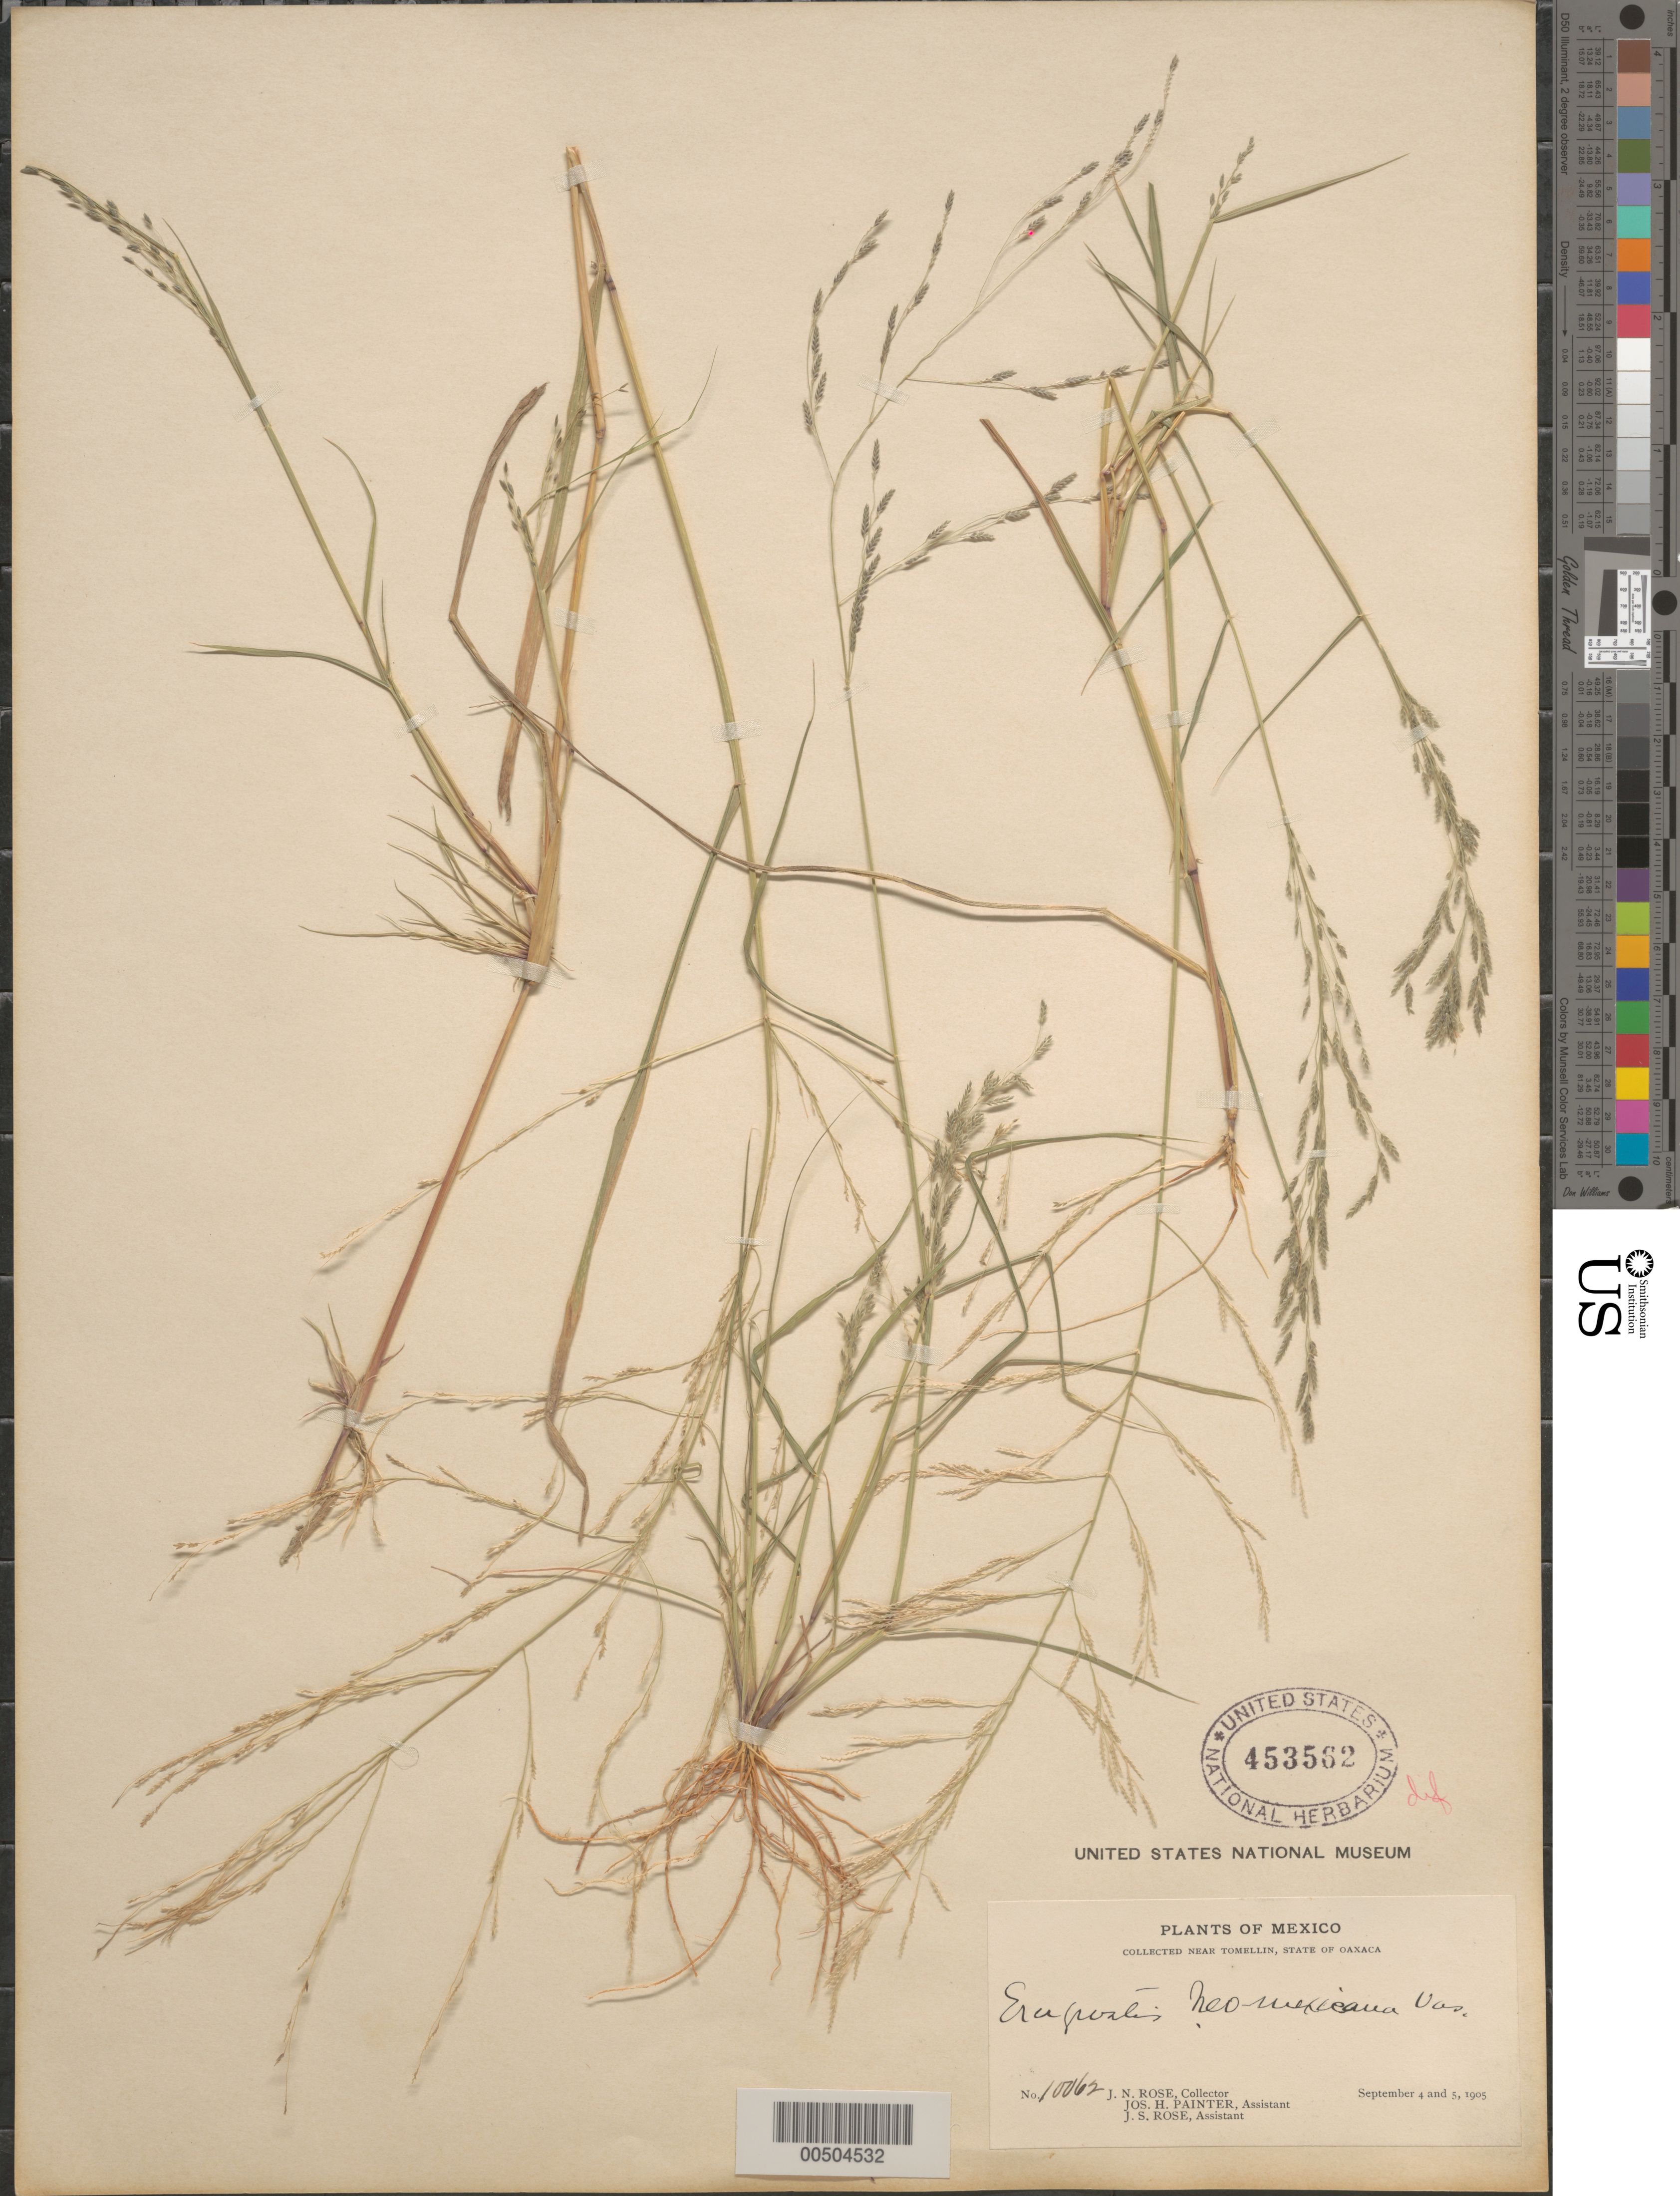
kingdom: Plantae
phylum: Tracheophyta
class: Liliopsida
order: Poales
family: Poaceae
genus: Eragrostis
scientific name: Eragrostis pectinacea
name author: (Michx.) Nees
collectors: J. N. Rose, J. H. Painter & J. S. Rose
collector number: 10062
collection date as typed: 4 Sep 1905 to 5 Sep 1905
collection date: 1905-09-04/1905-09-05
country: Mexico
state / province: Oaxaca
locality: Near Tomellin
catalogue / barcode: US 453562